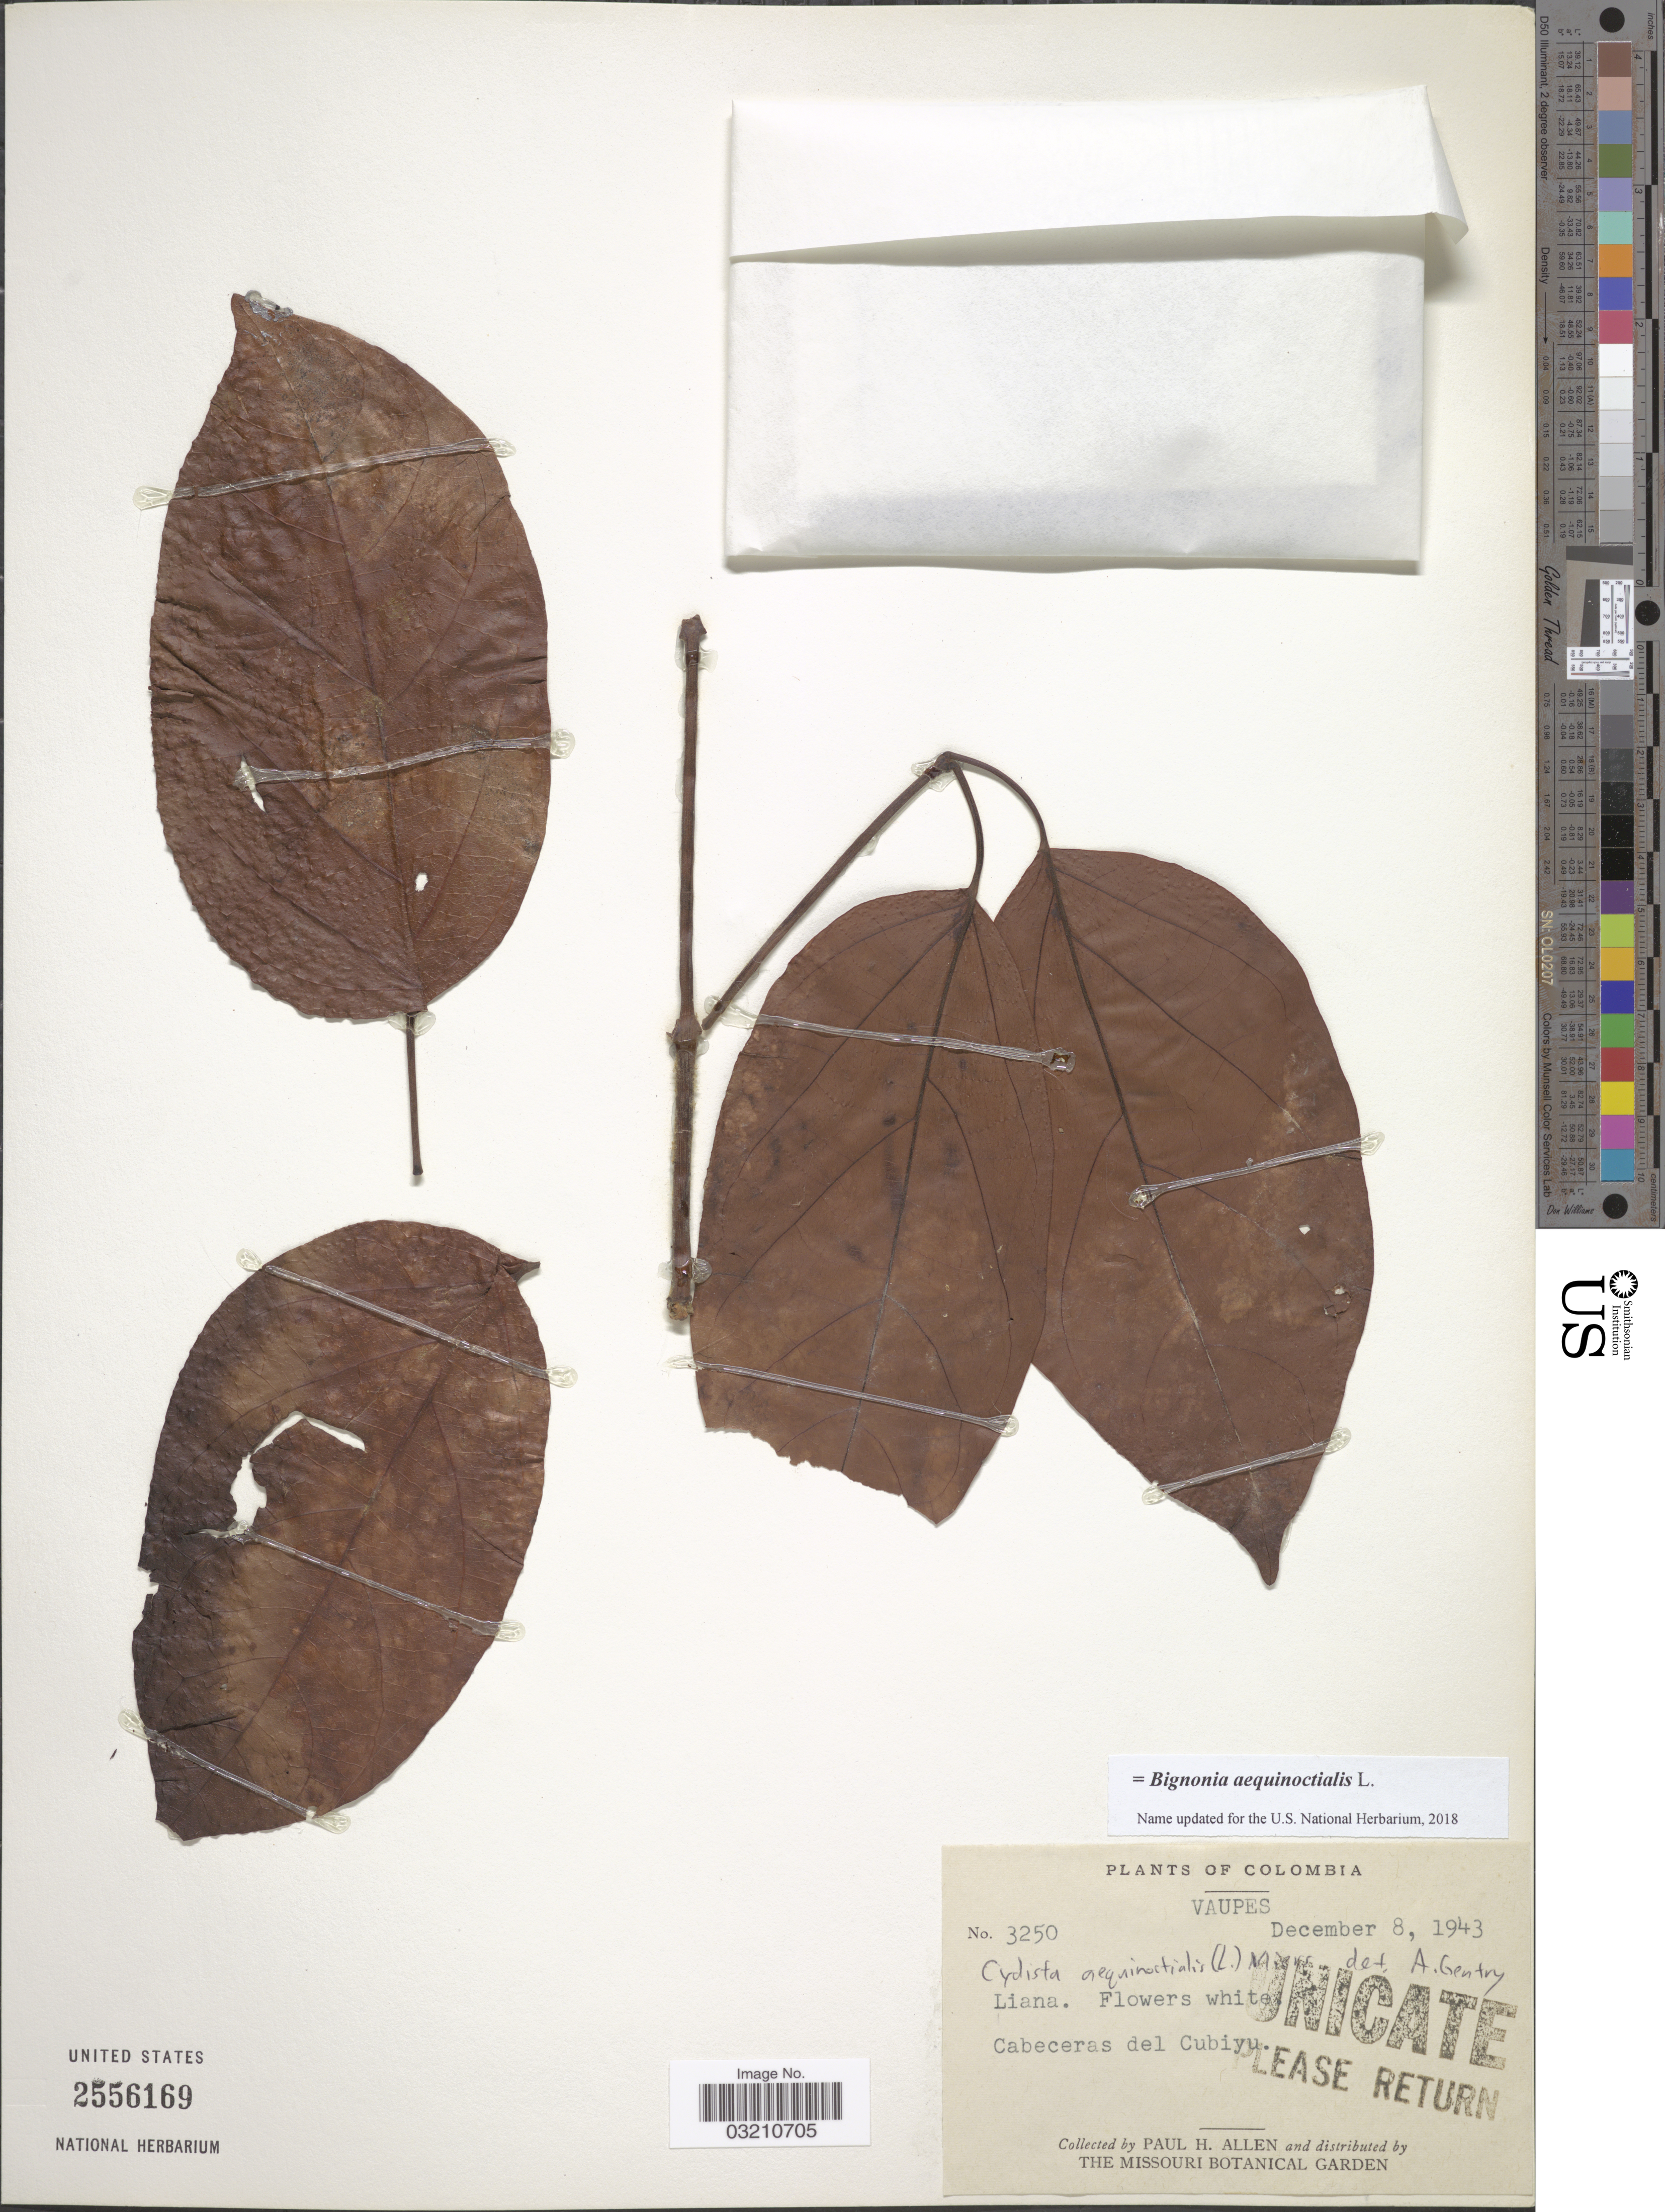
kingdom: Plantae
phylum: Tracheophyta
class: Magnoliopsida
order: Lamiales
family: Bignoniaceae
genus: Bignonia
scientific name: Bignonia aequinoctialis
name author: L.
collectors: P. H. Allen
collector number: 3250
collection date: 1943-12-08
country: Colombia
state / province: Vaupés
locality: Cabeceras del Cubiyu.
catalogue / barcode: US 2556169